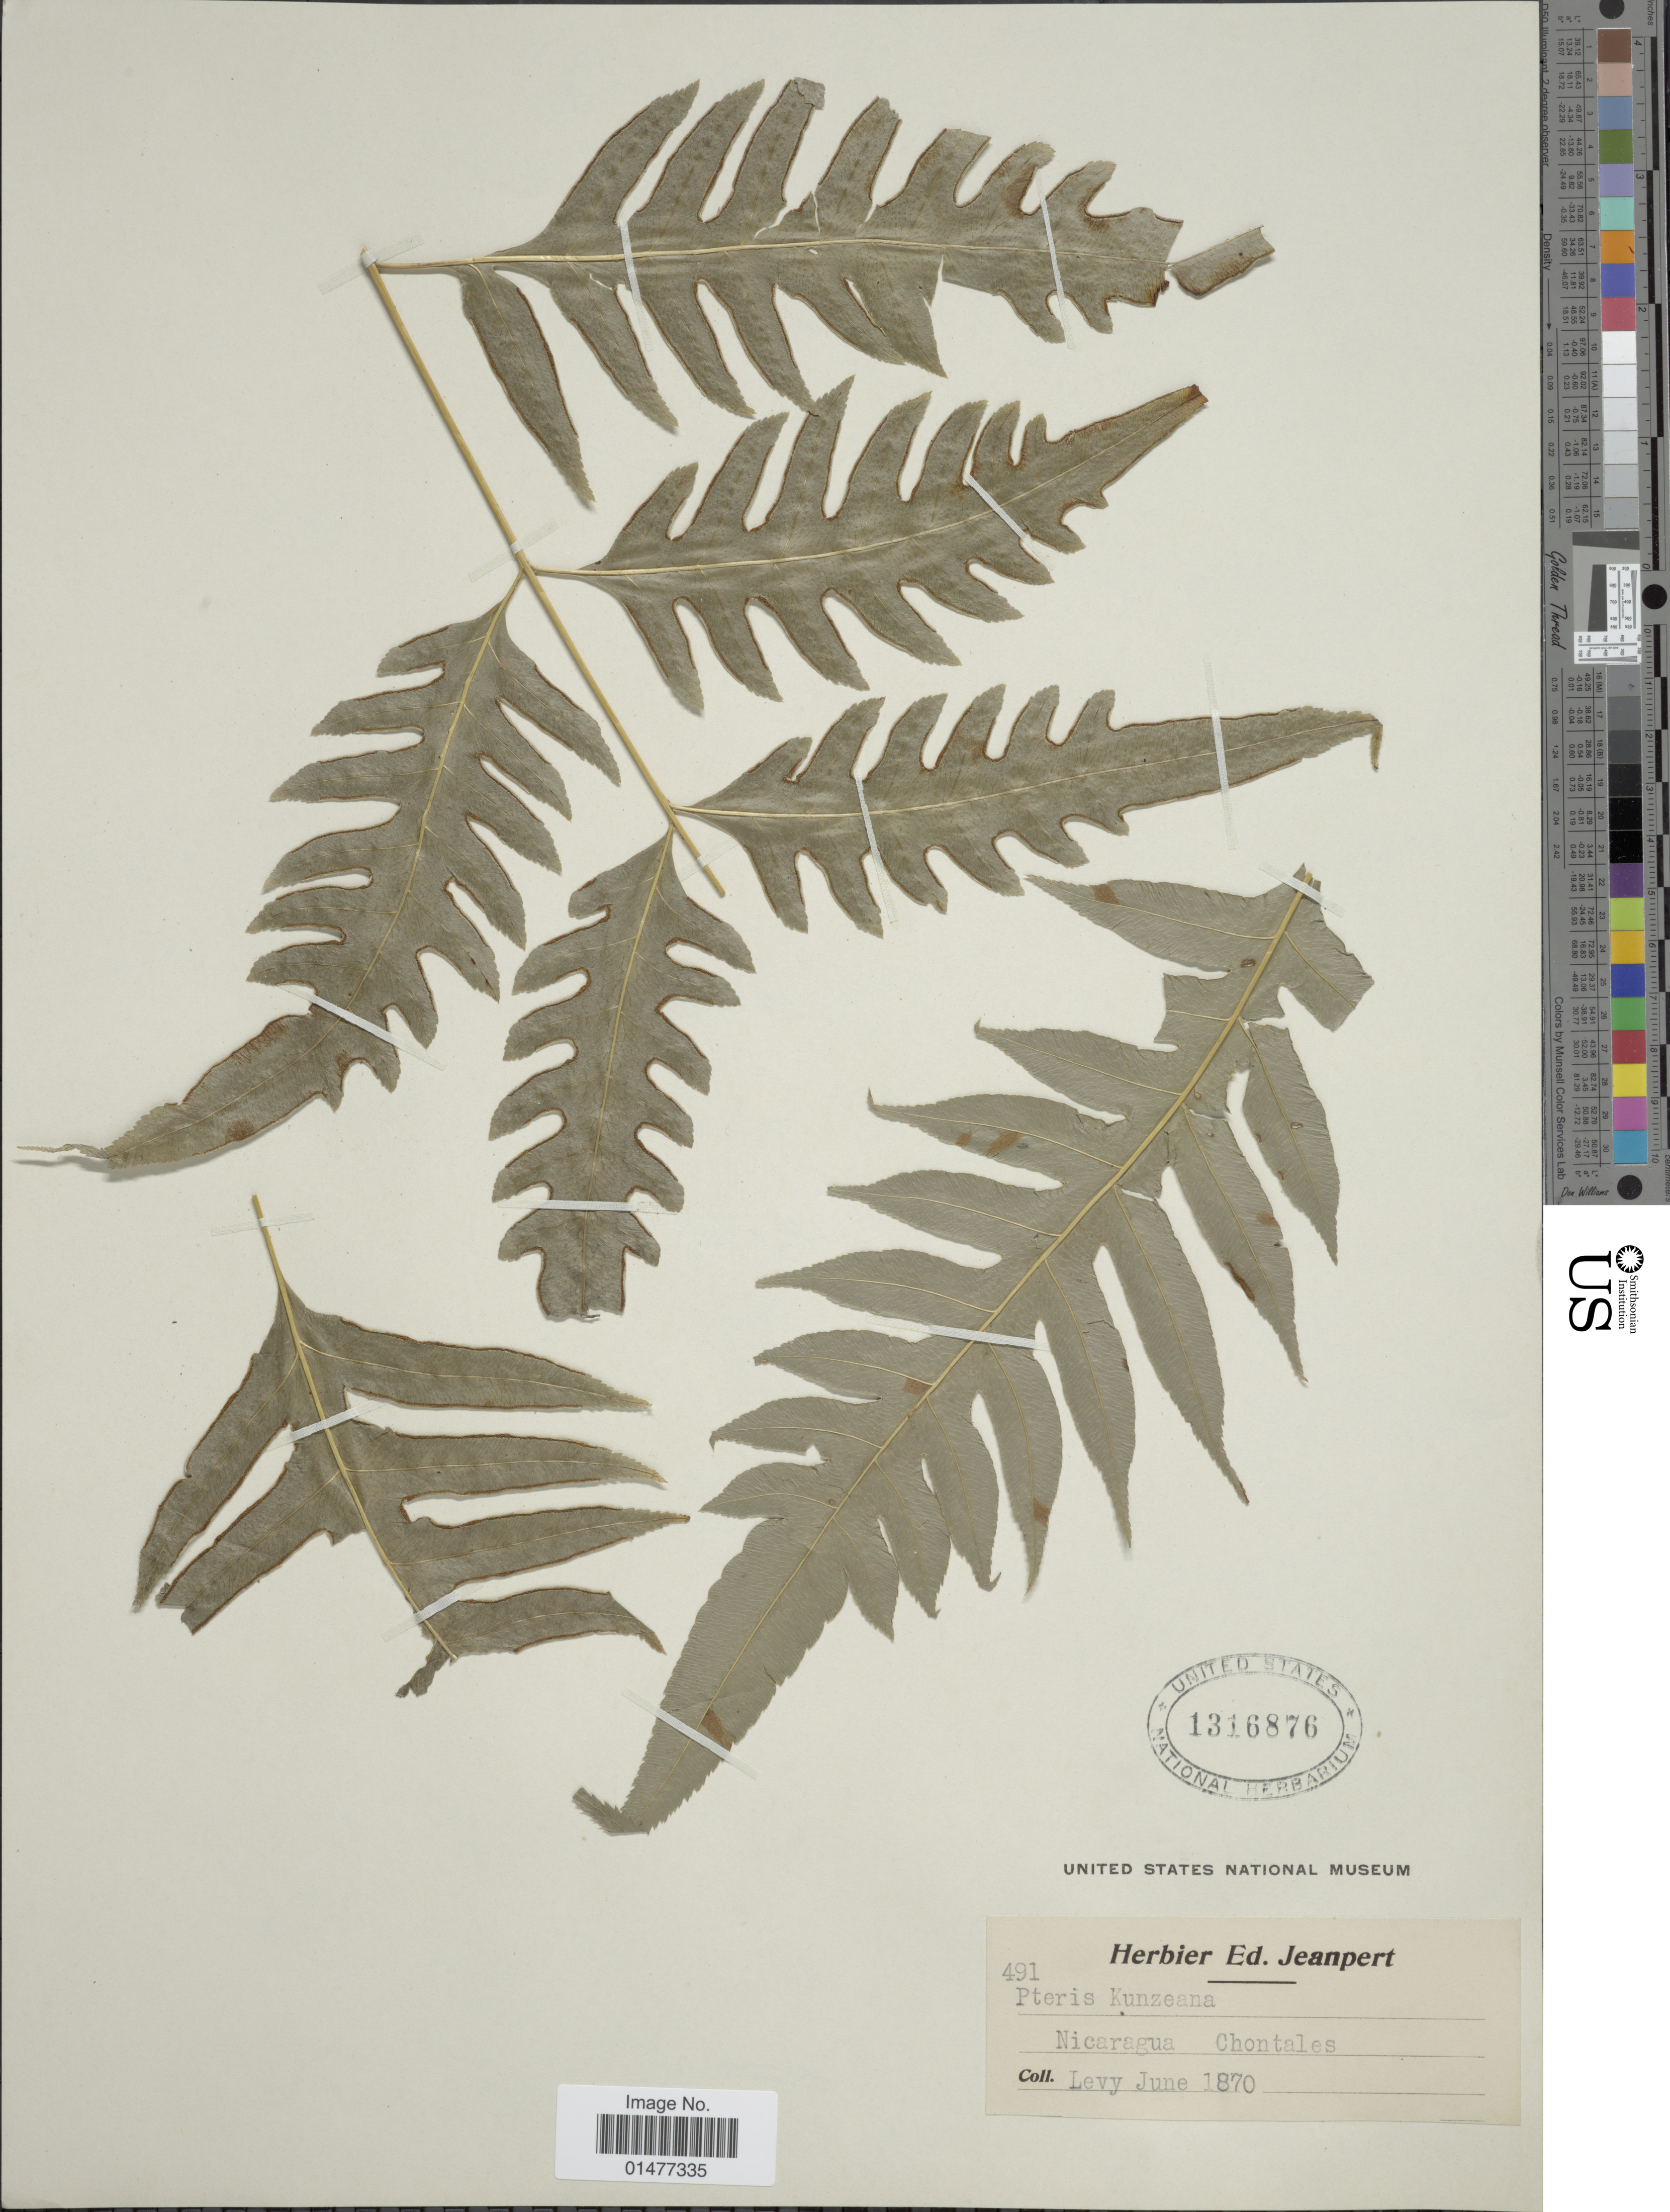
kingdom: Plantae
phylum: Tracheophyta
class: Polypodiopsida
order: Polypodiales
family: Pteridaceae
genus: Pteris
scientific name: Pteris altissima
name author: Poir.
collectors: -. Levy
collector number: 491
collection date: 1870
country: Nicaragua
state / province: Chontales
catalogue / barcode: US 1316876